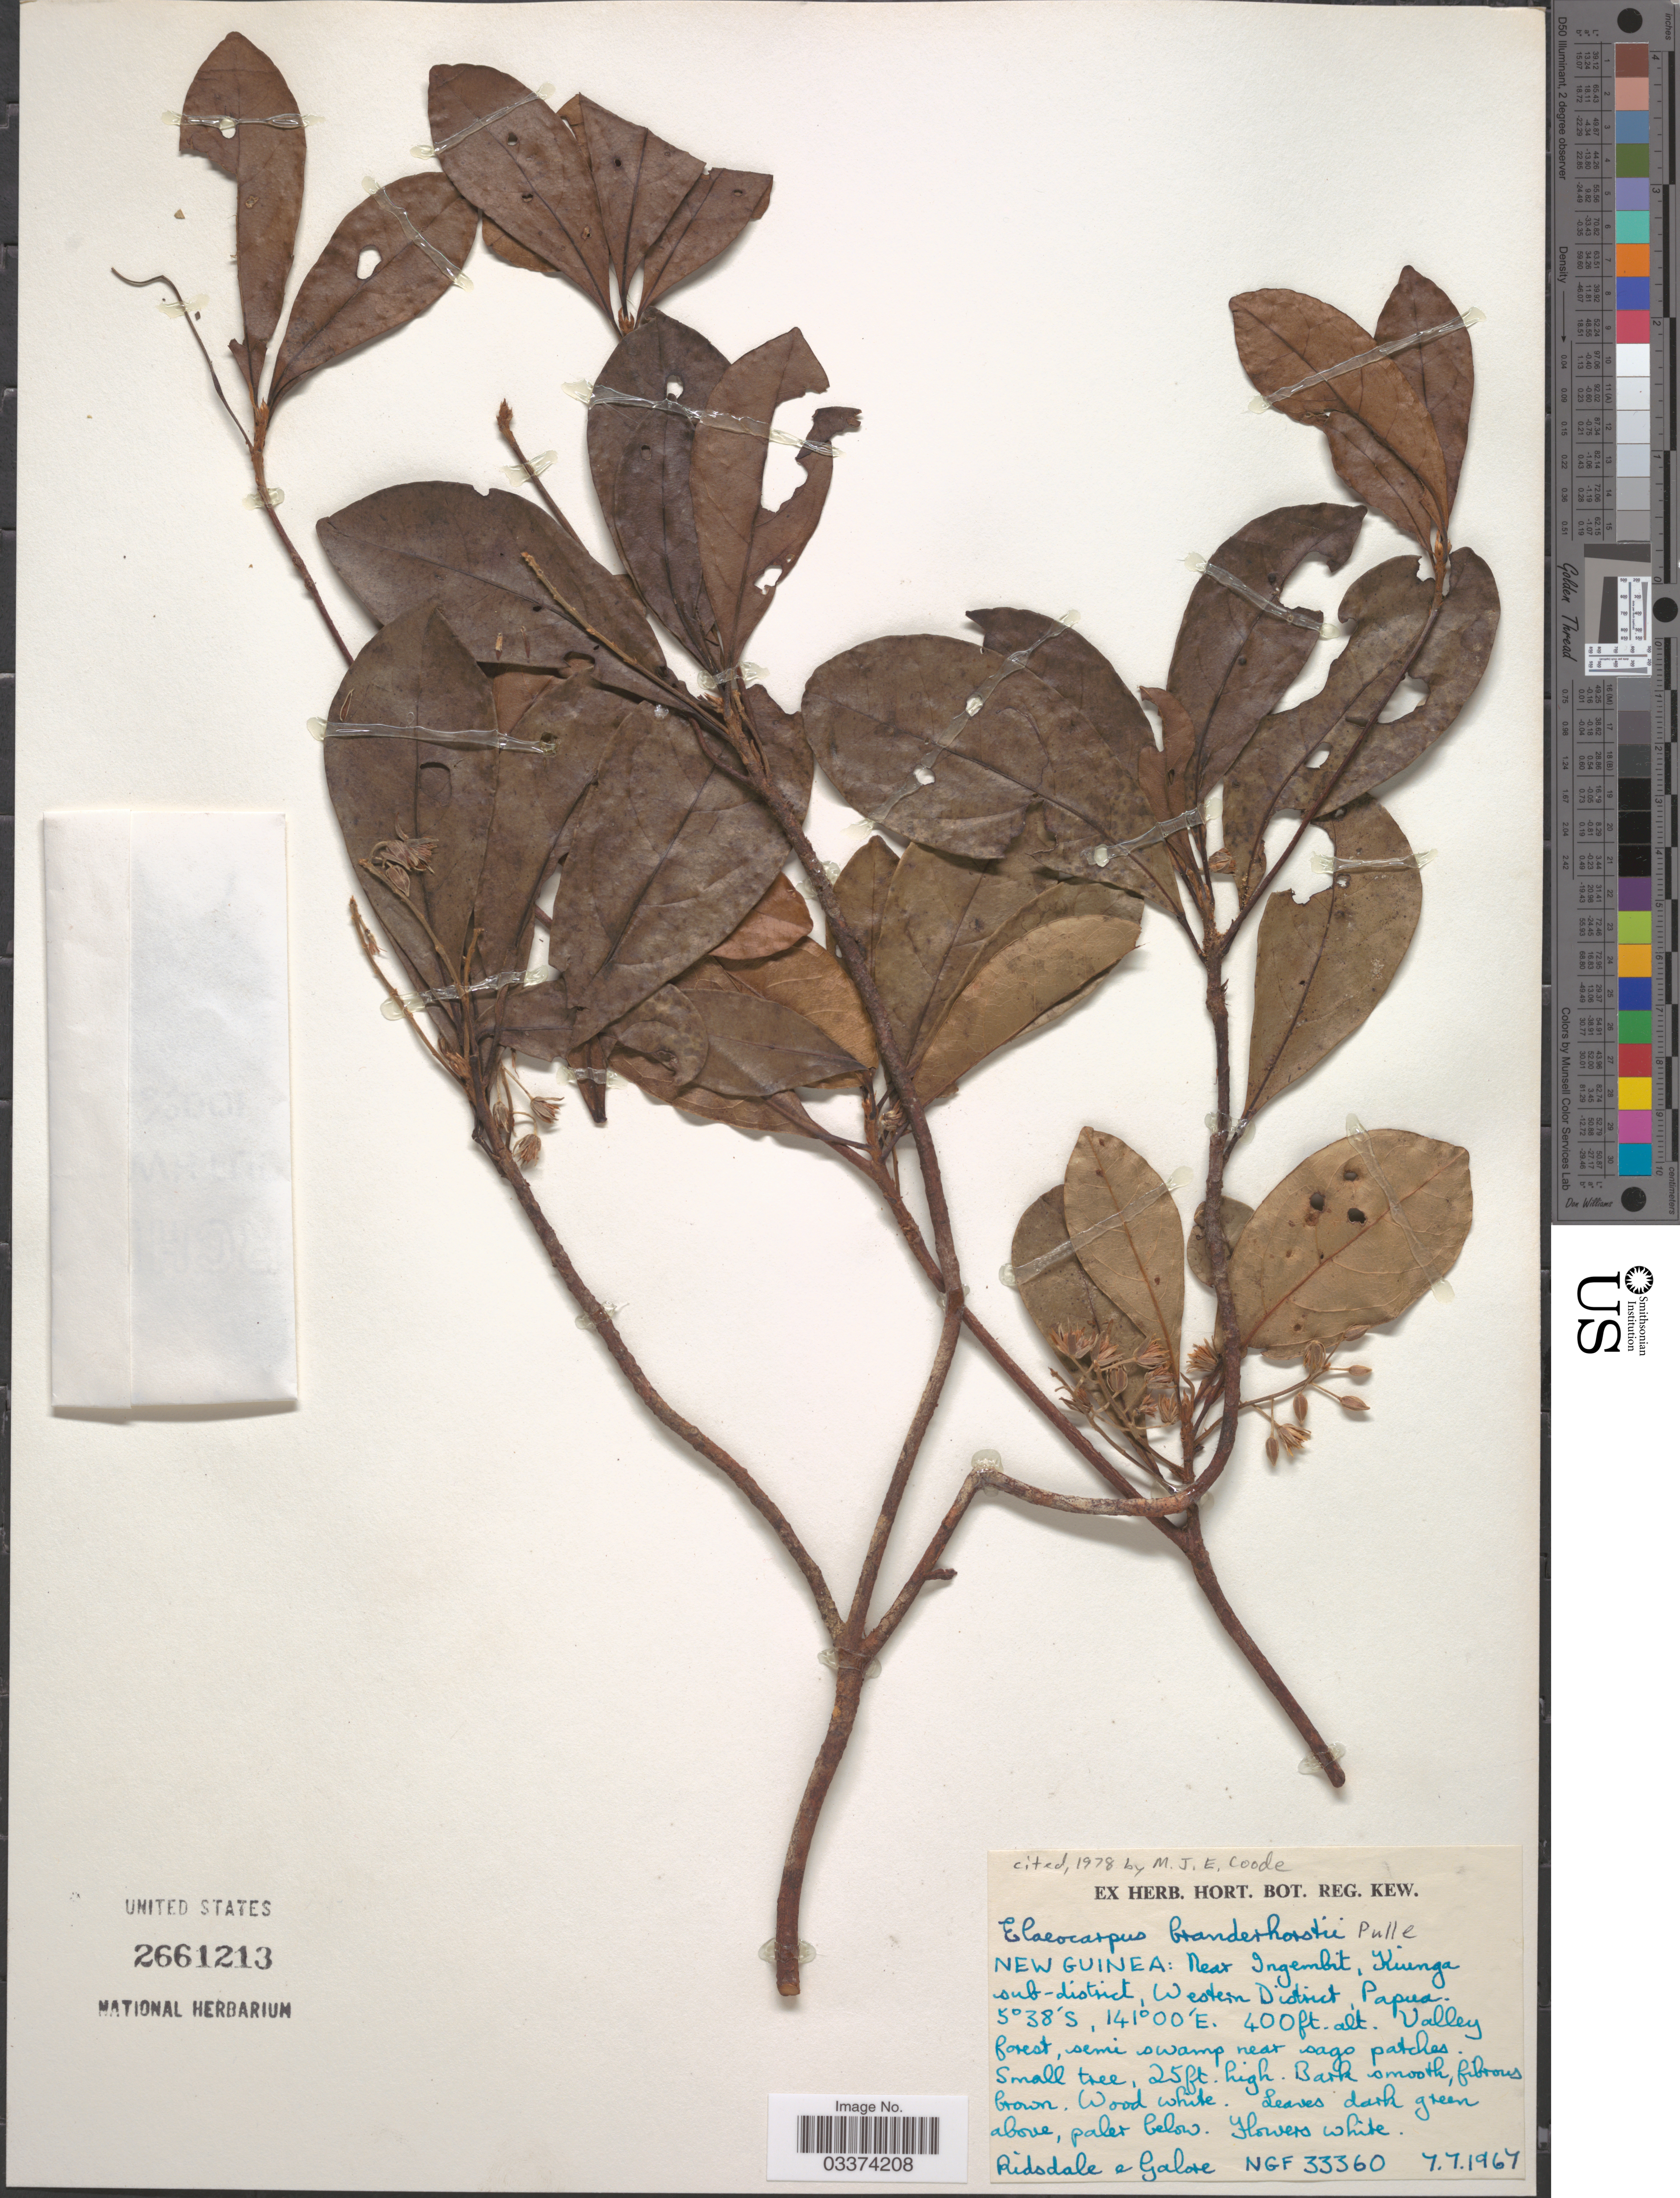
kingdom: Plantae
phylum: Tracheophyta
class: Magnoliopsida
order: Oxalidales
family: Elaeocarpaceae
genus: Elaeocarpus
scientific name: Elaeocarpus branderhorsti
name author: Pulle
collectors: -. Ridsdale & -. Galore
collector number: NGF 33360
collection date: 1967-07-07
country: Papua New Guinea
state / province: Manus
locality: New Guinea: Near Ingembit, Kiunga sub-district, Western District, Papua.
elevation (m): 122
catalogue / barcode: US 2661213